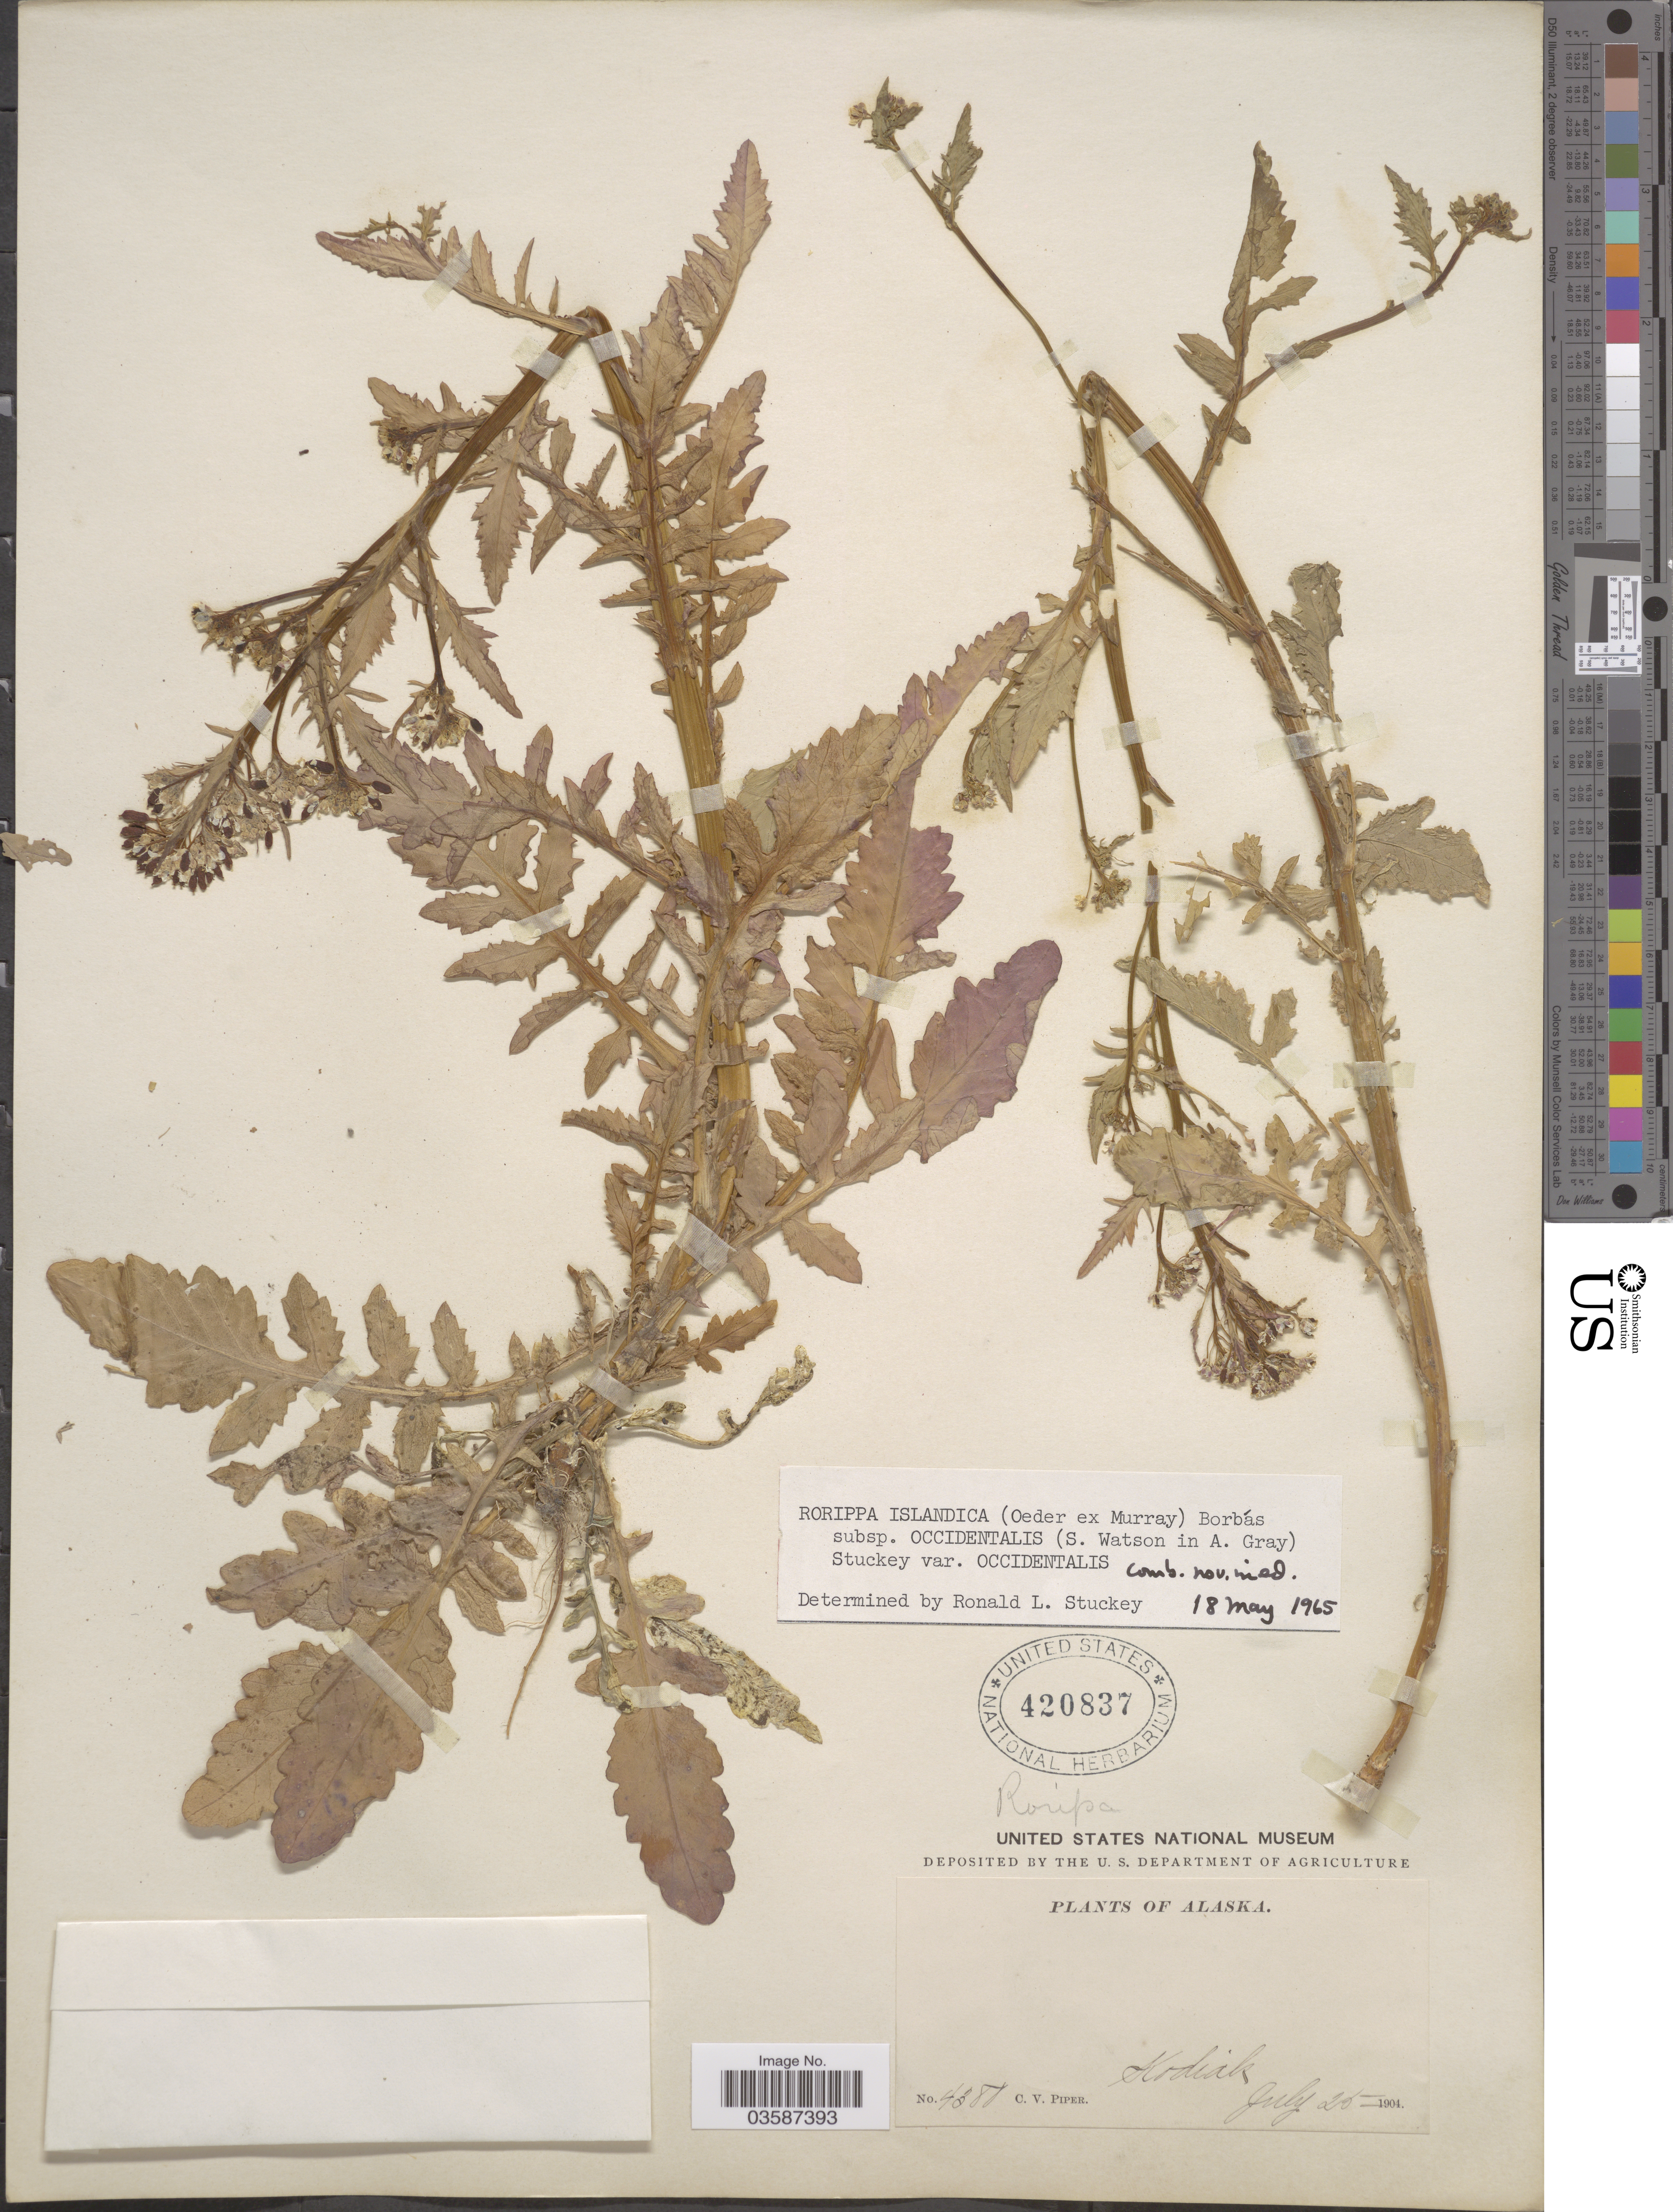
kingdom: Plantae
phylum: Tracheophyta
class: Magnoliopsida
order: Brassicales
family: Brassicaceae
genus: Rorippa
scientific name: Rorippa islandica var. occidentalis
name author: (S. Watson) Butters & Abbe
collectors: C. V. Piper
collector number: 4380*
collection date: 1904-07-26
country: United States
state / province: Alaska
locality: Kodiak.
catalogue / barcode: US 420837